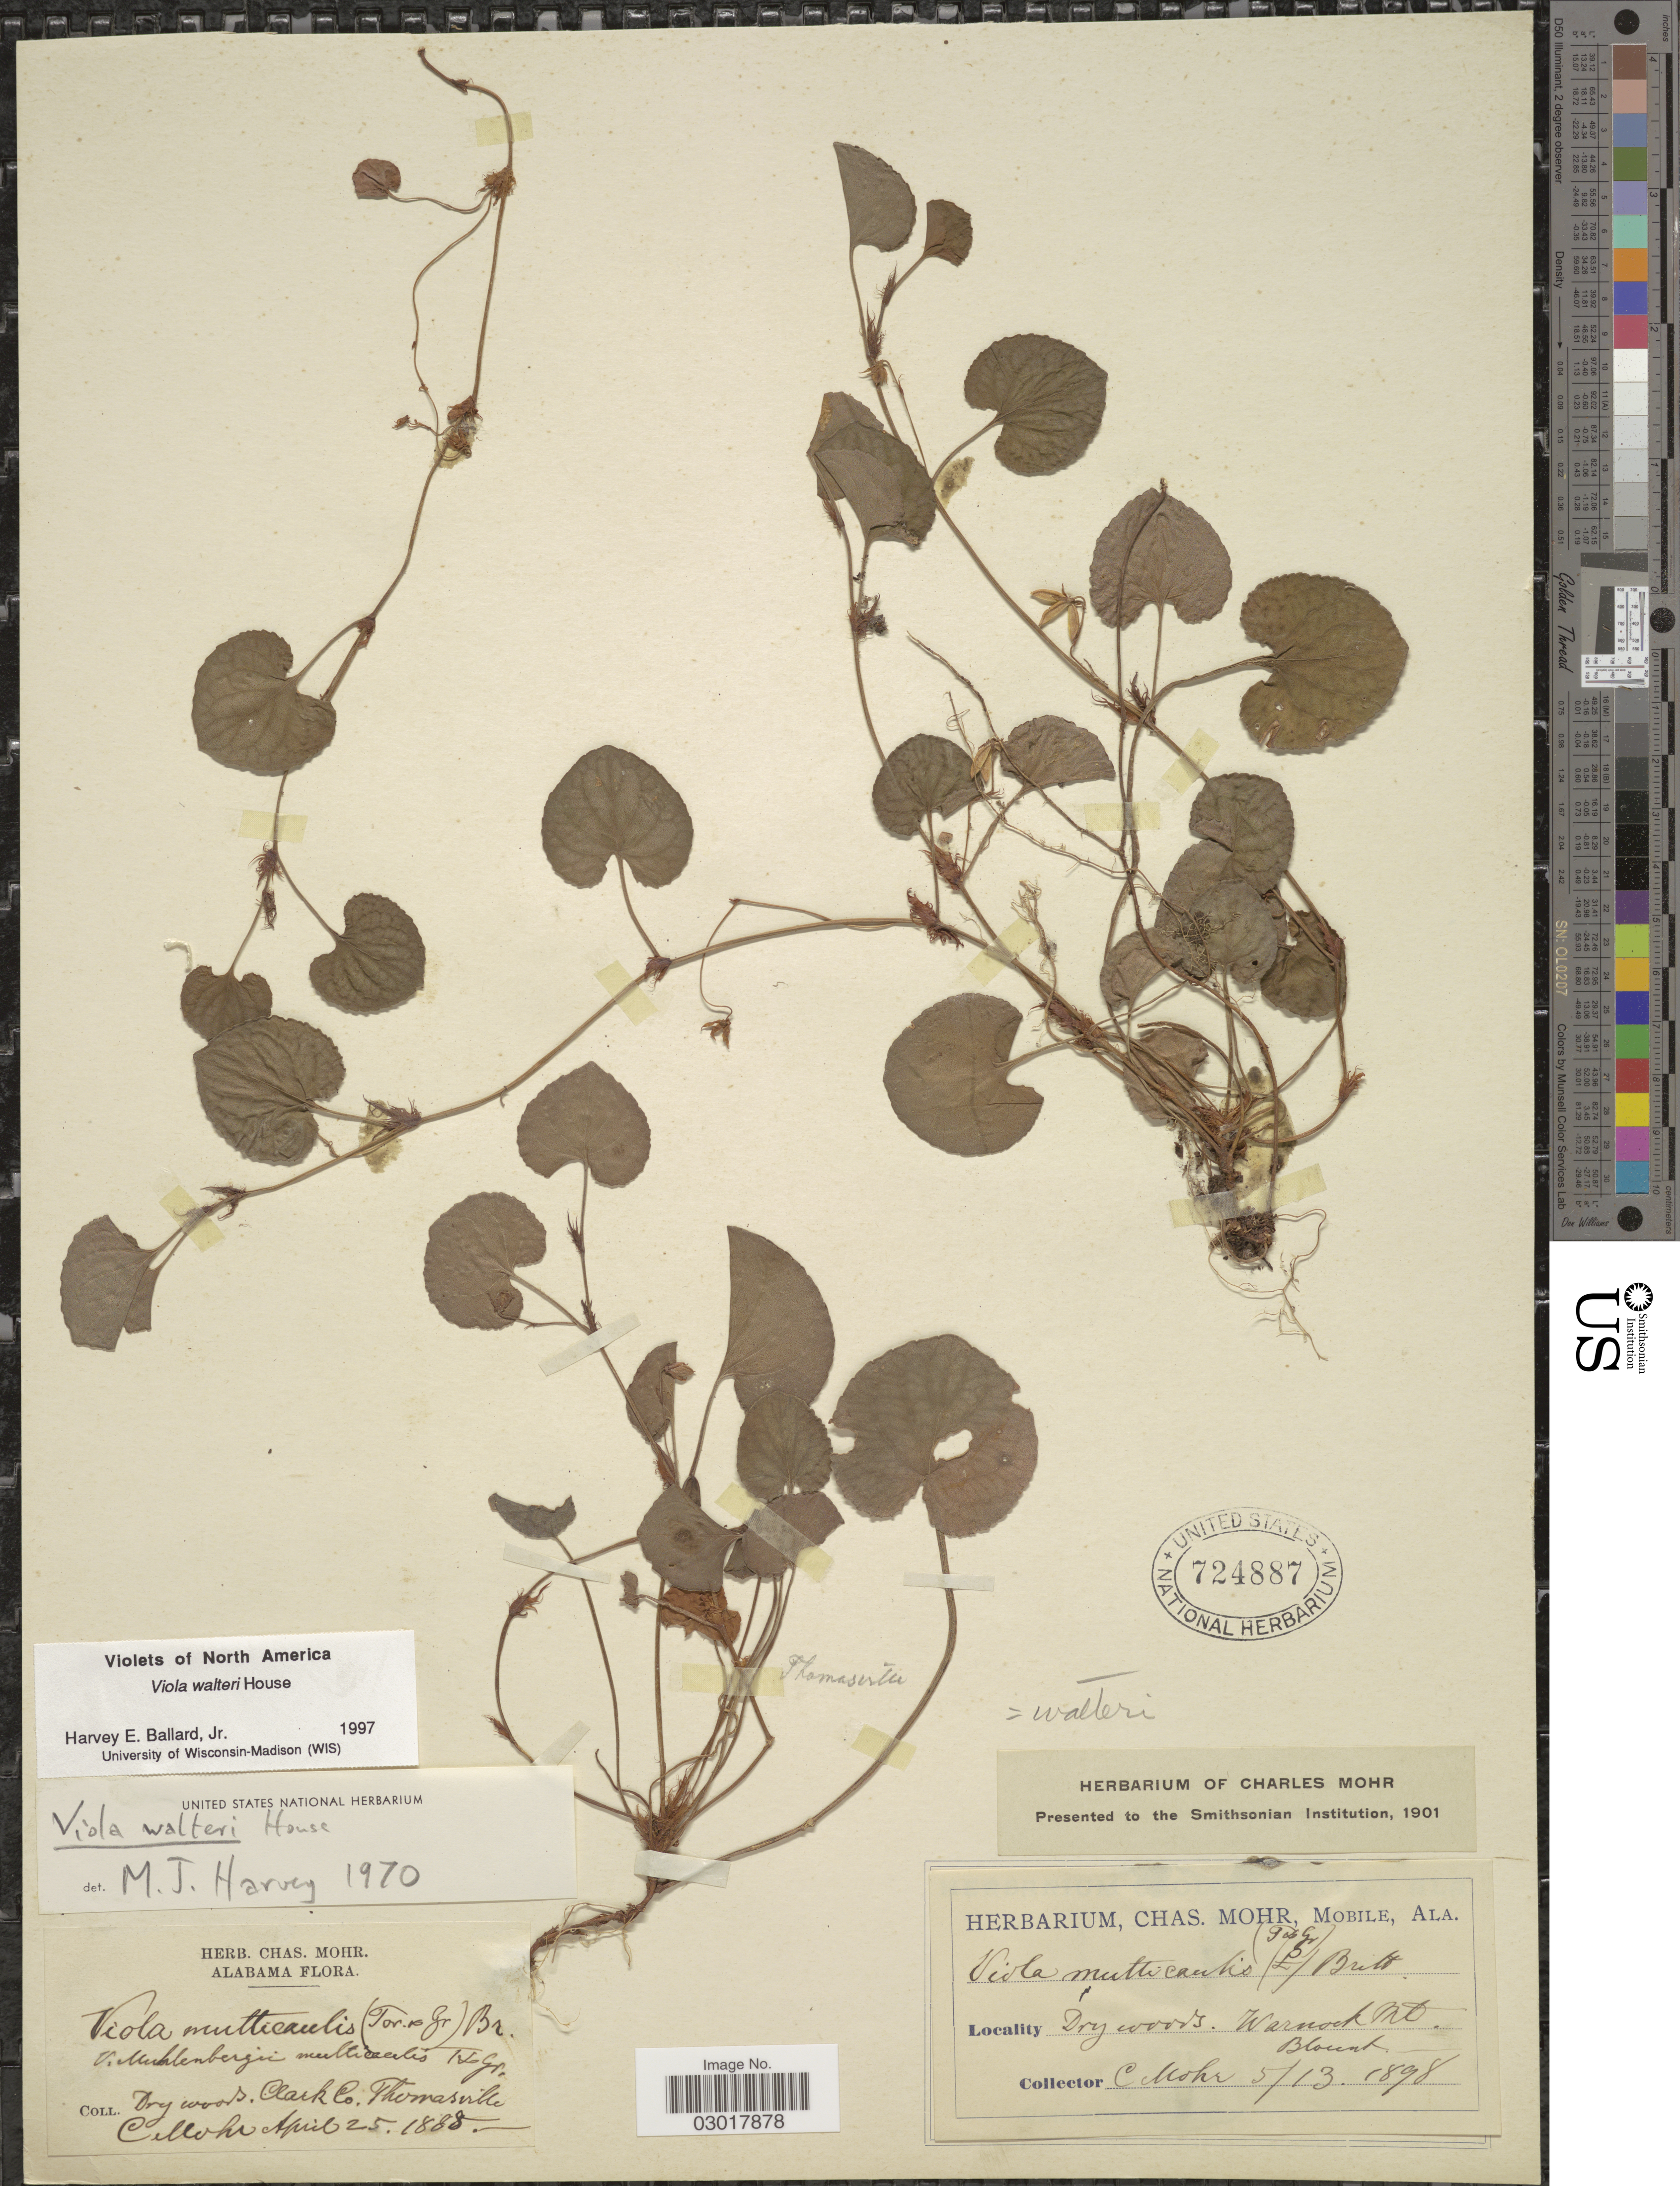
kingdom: Plantae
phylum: Tracheophyta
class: Magnoliopsida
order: Malpighiales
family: Violaceae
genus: Viola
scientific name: Viola walteri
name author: House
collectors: Mohr, C. T. (herbarium)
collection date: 1898-05-13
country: United States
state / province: Alabama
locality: Warnock Mt. Blount.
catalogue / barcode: US 724887-2